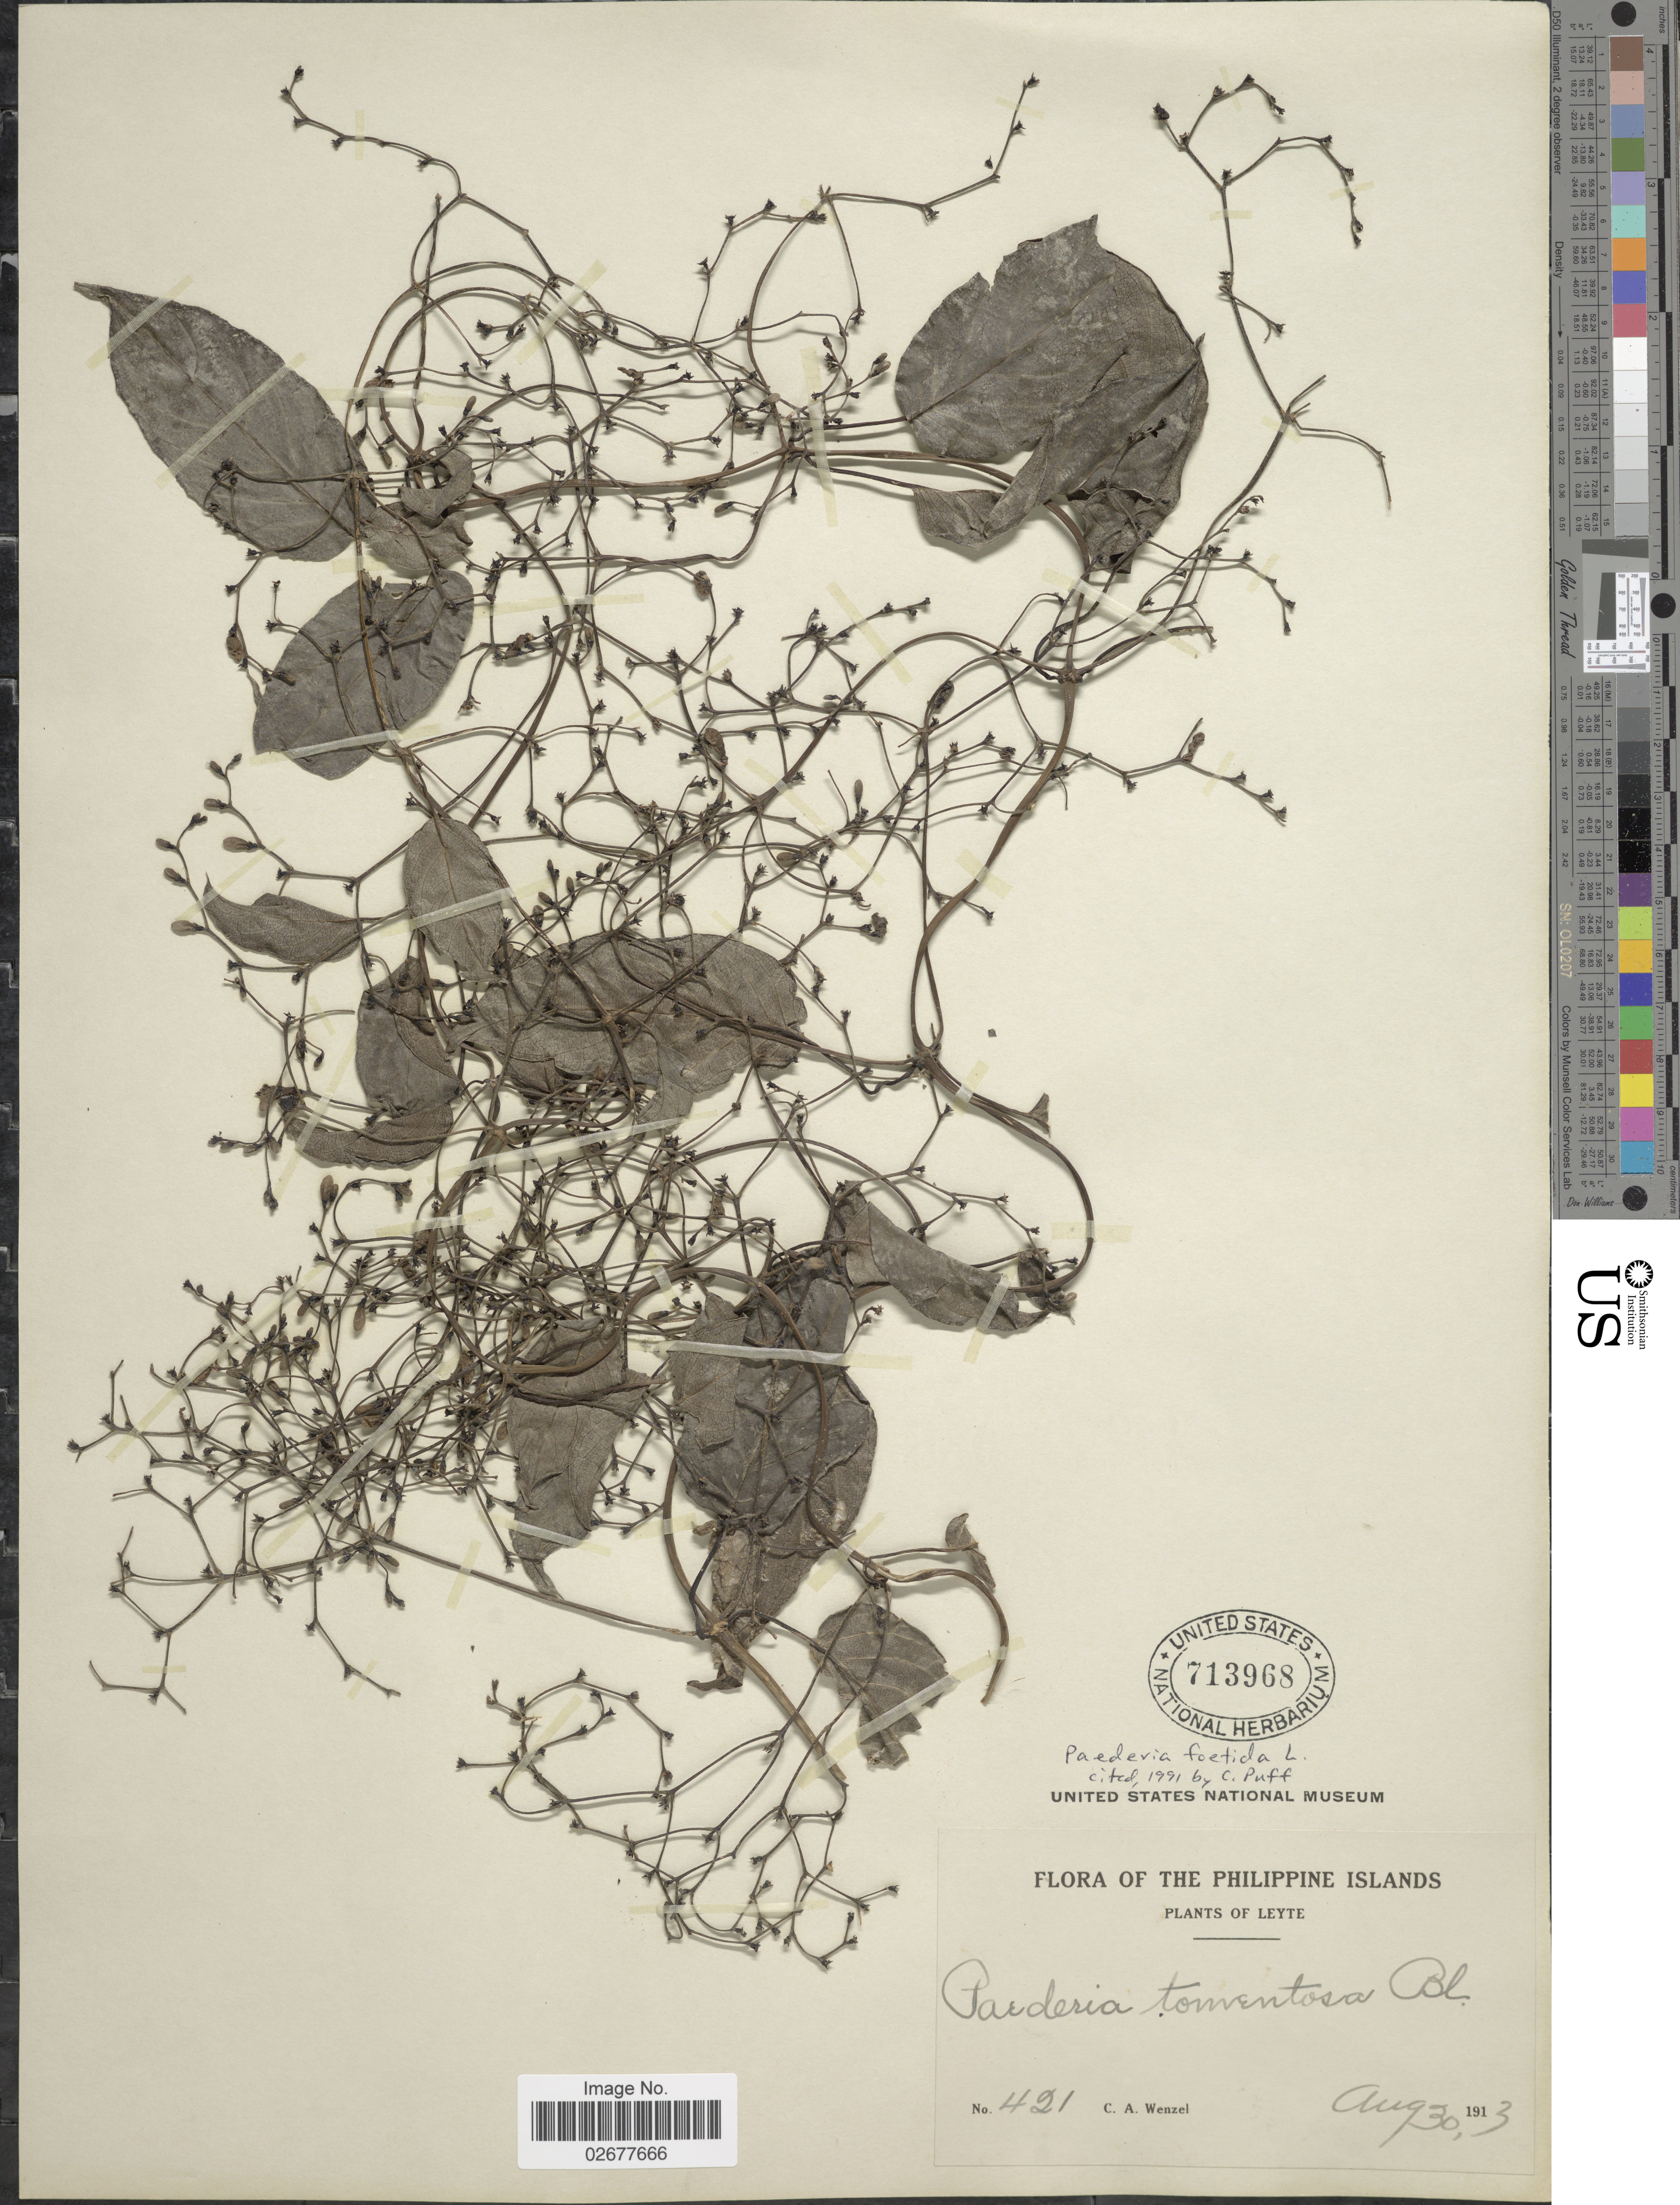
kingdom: Plantae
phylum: Tracheophyta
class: Magnoliopsida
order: Gentianales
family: Rubiaceae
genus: Paederia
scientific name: Paederia foetida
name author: Wall.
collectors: C. Wenzel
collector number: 421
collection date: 1913-08-30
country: Philippines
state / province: Eastern Visayas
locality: Leyte.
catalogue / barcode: US 713968